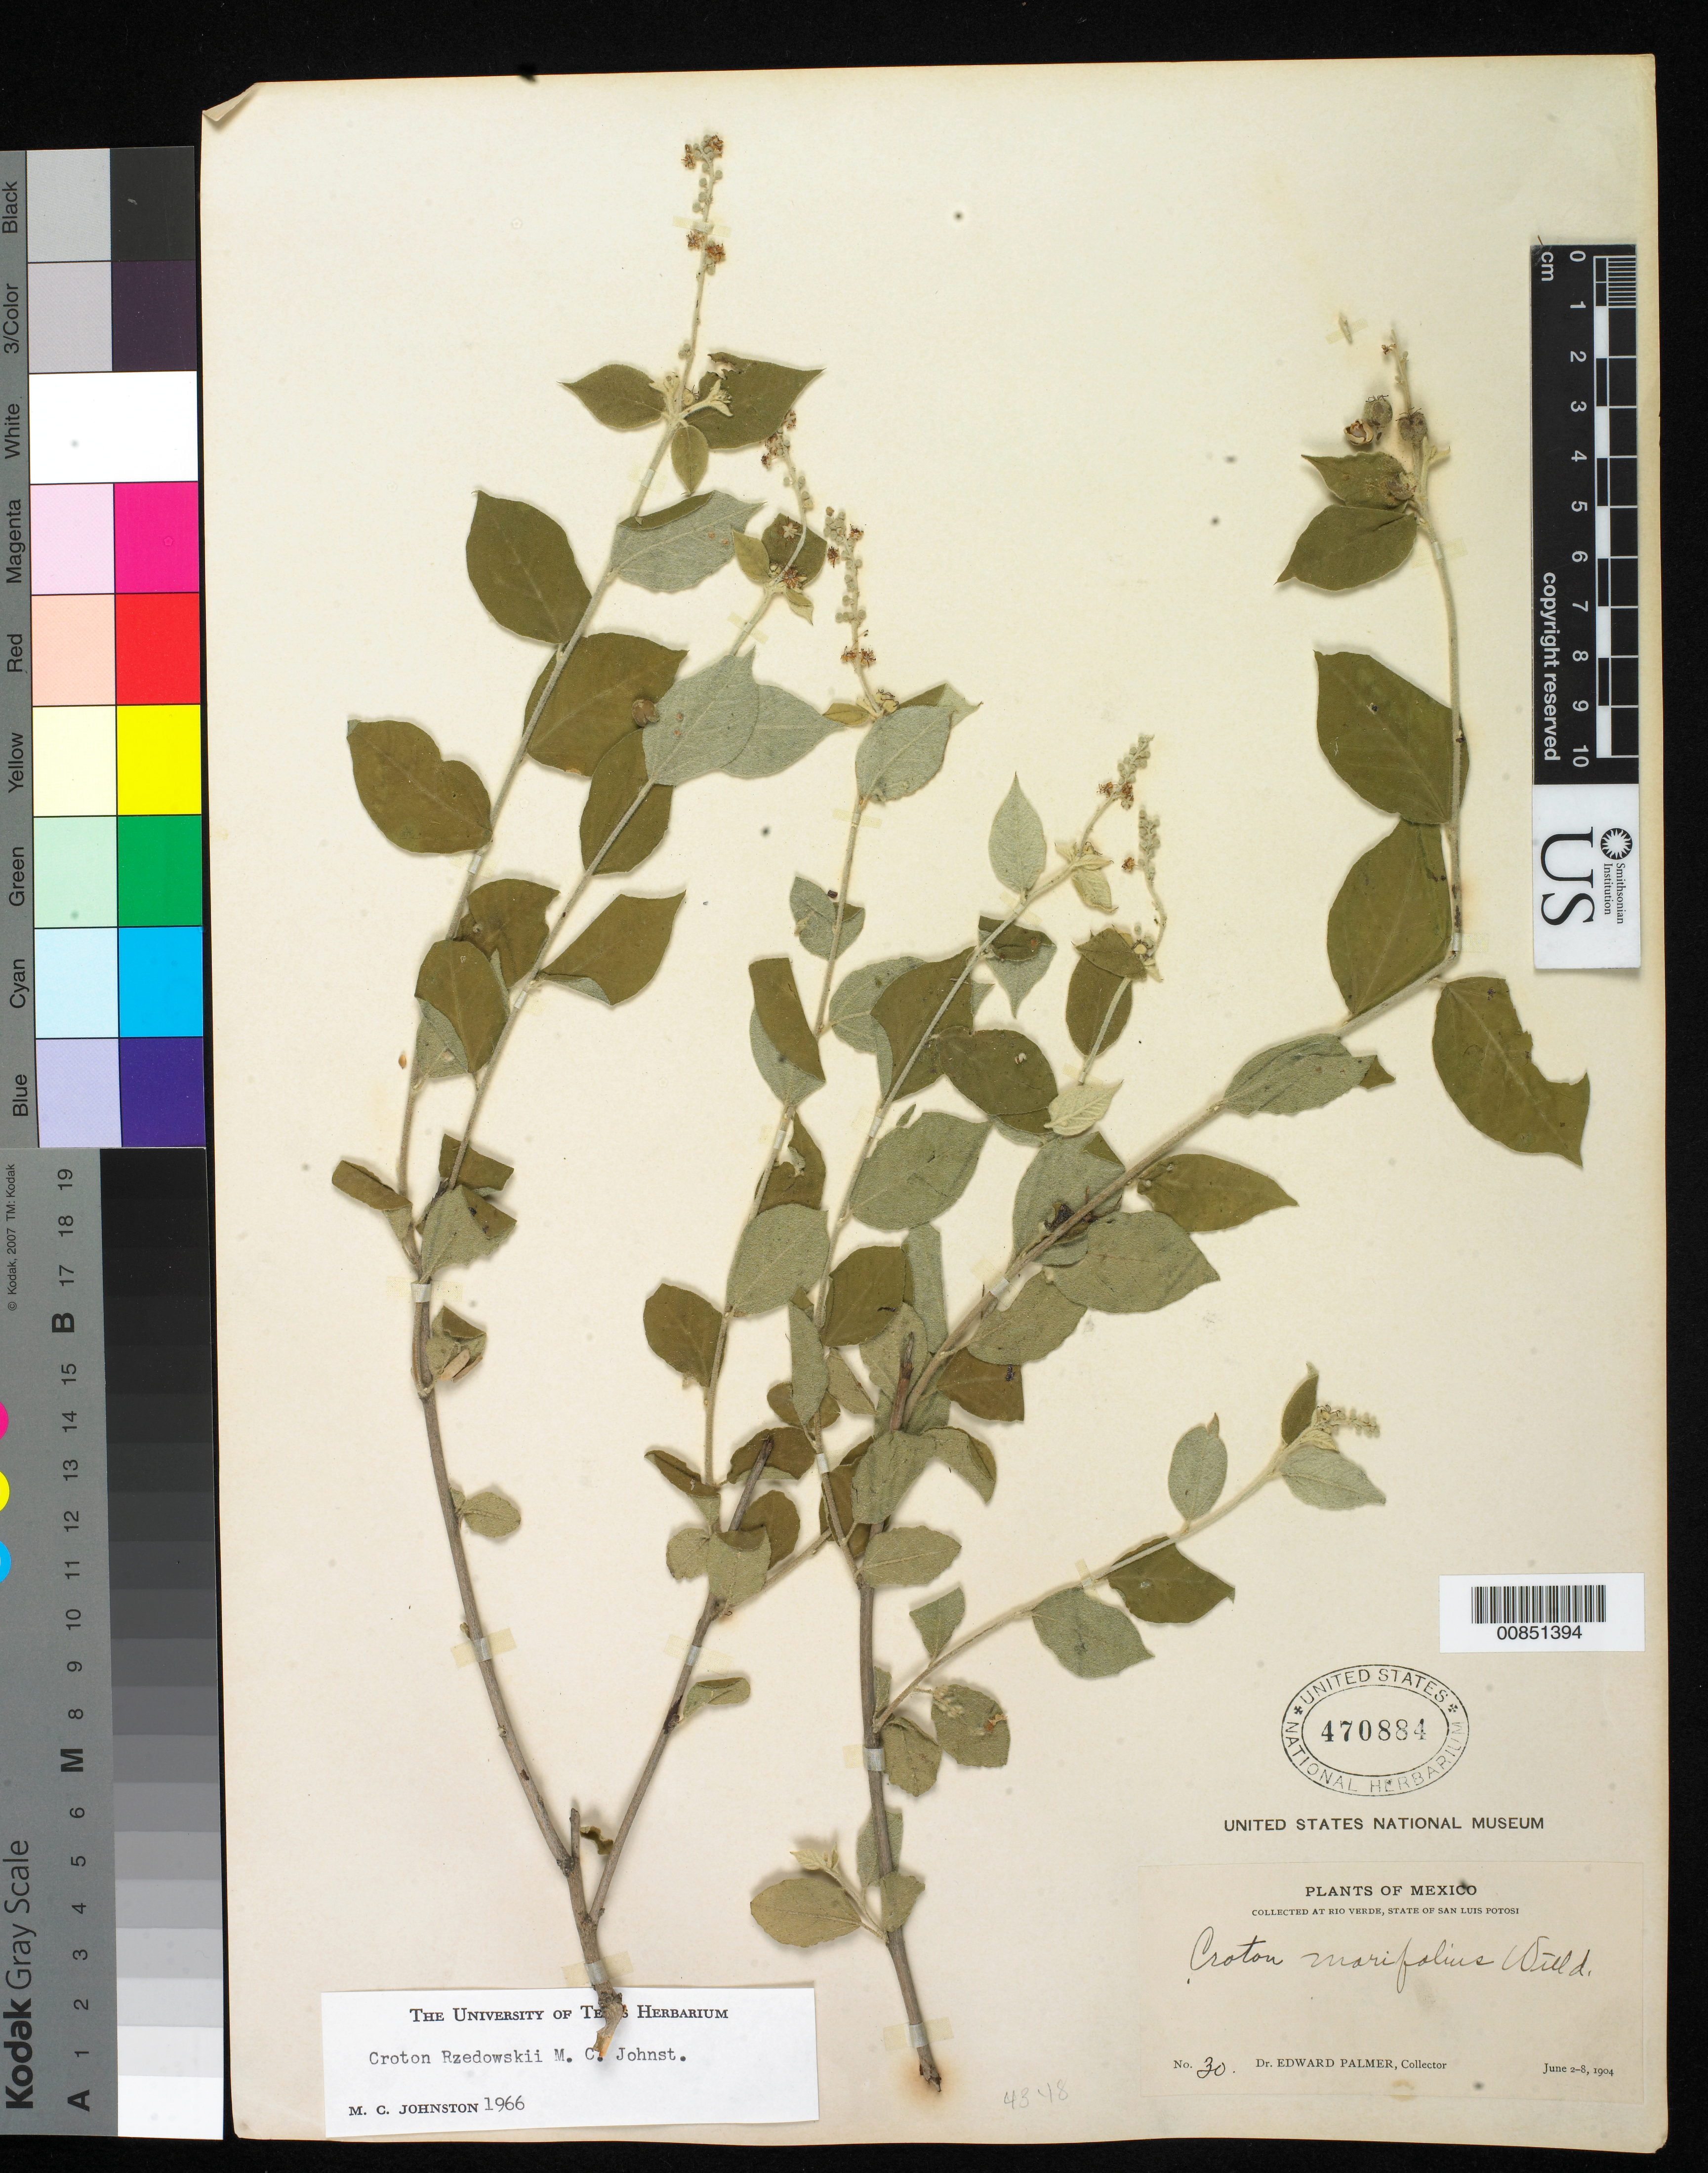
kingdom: Plantae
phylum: Tracheophyta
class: Magnoliopsida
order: Malpighiales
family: Euphorbiaceae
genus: Croton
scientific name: Croton rzedowskii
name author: M.C. Johnst.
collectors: E. Palmer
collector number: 30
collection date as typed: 02 Jun 1904 to 08 Jun 1904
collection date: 1904-06-02/1904-06-08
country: Mexico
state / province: San Luis Potosí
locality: Río Verde, San Luis Potosí.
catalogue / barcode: US 470884